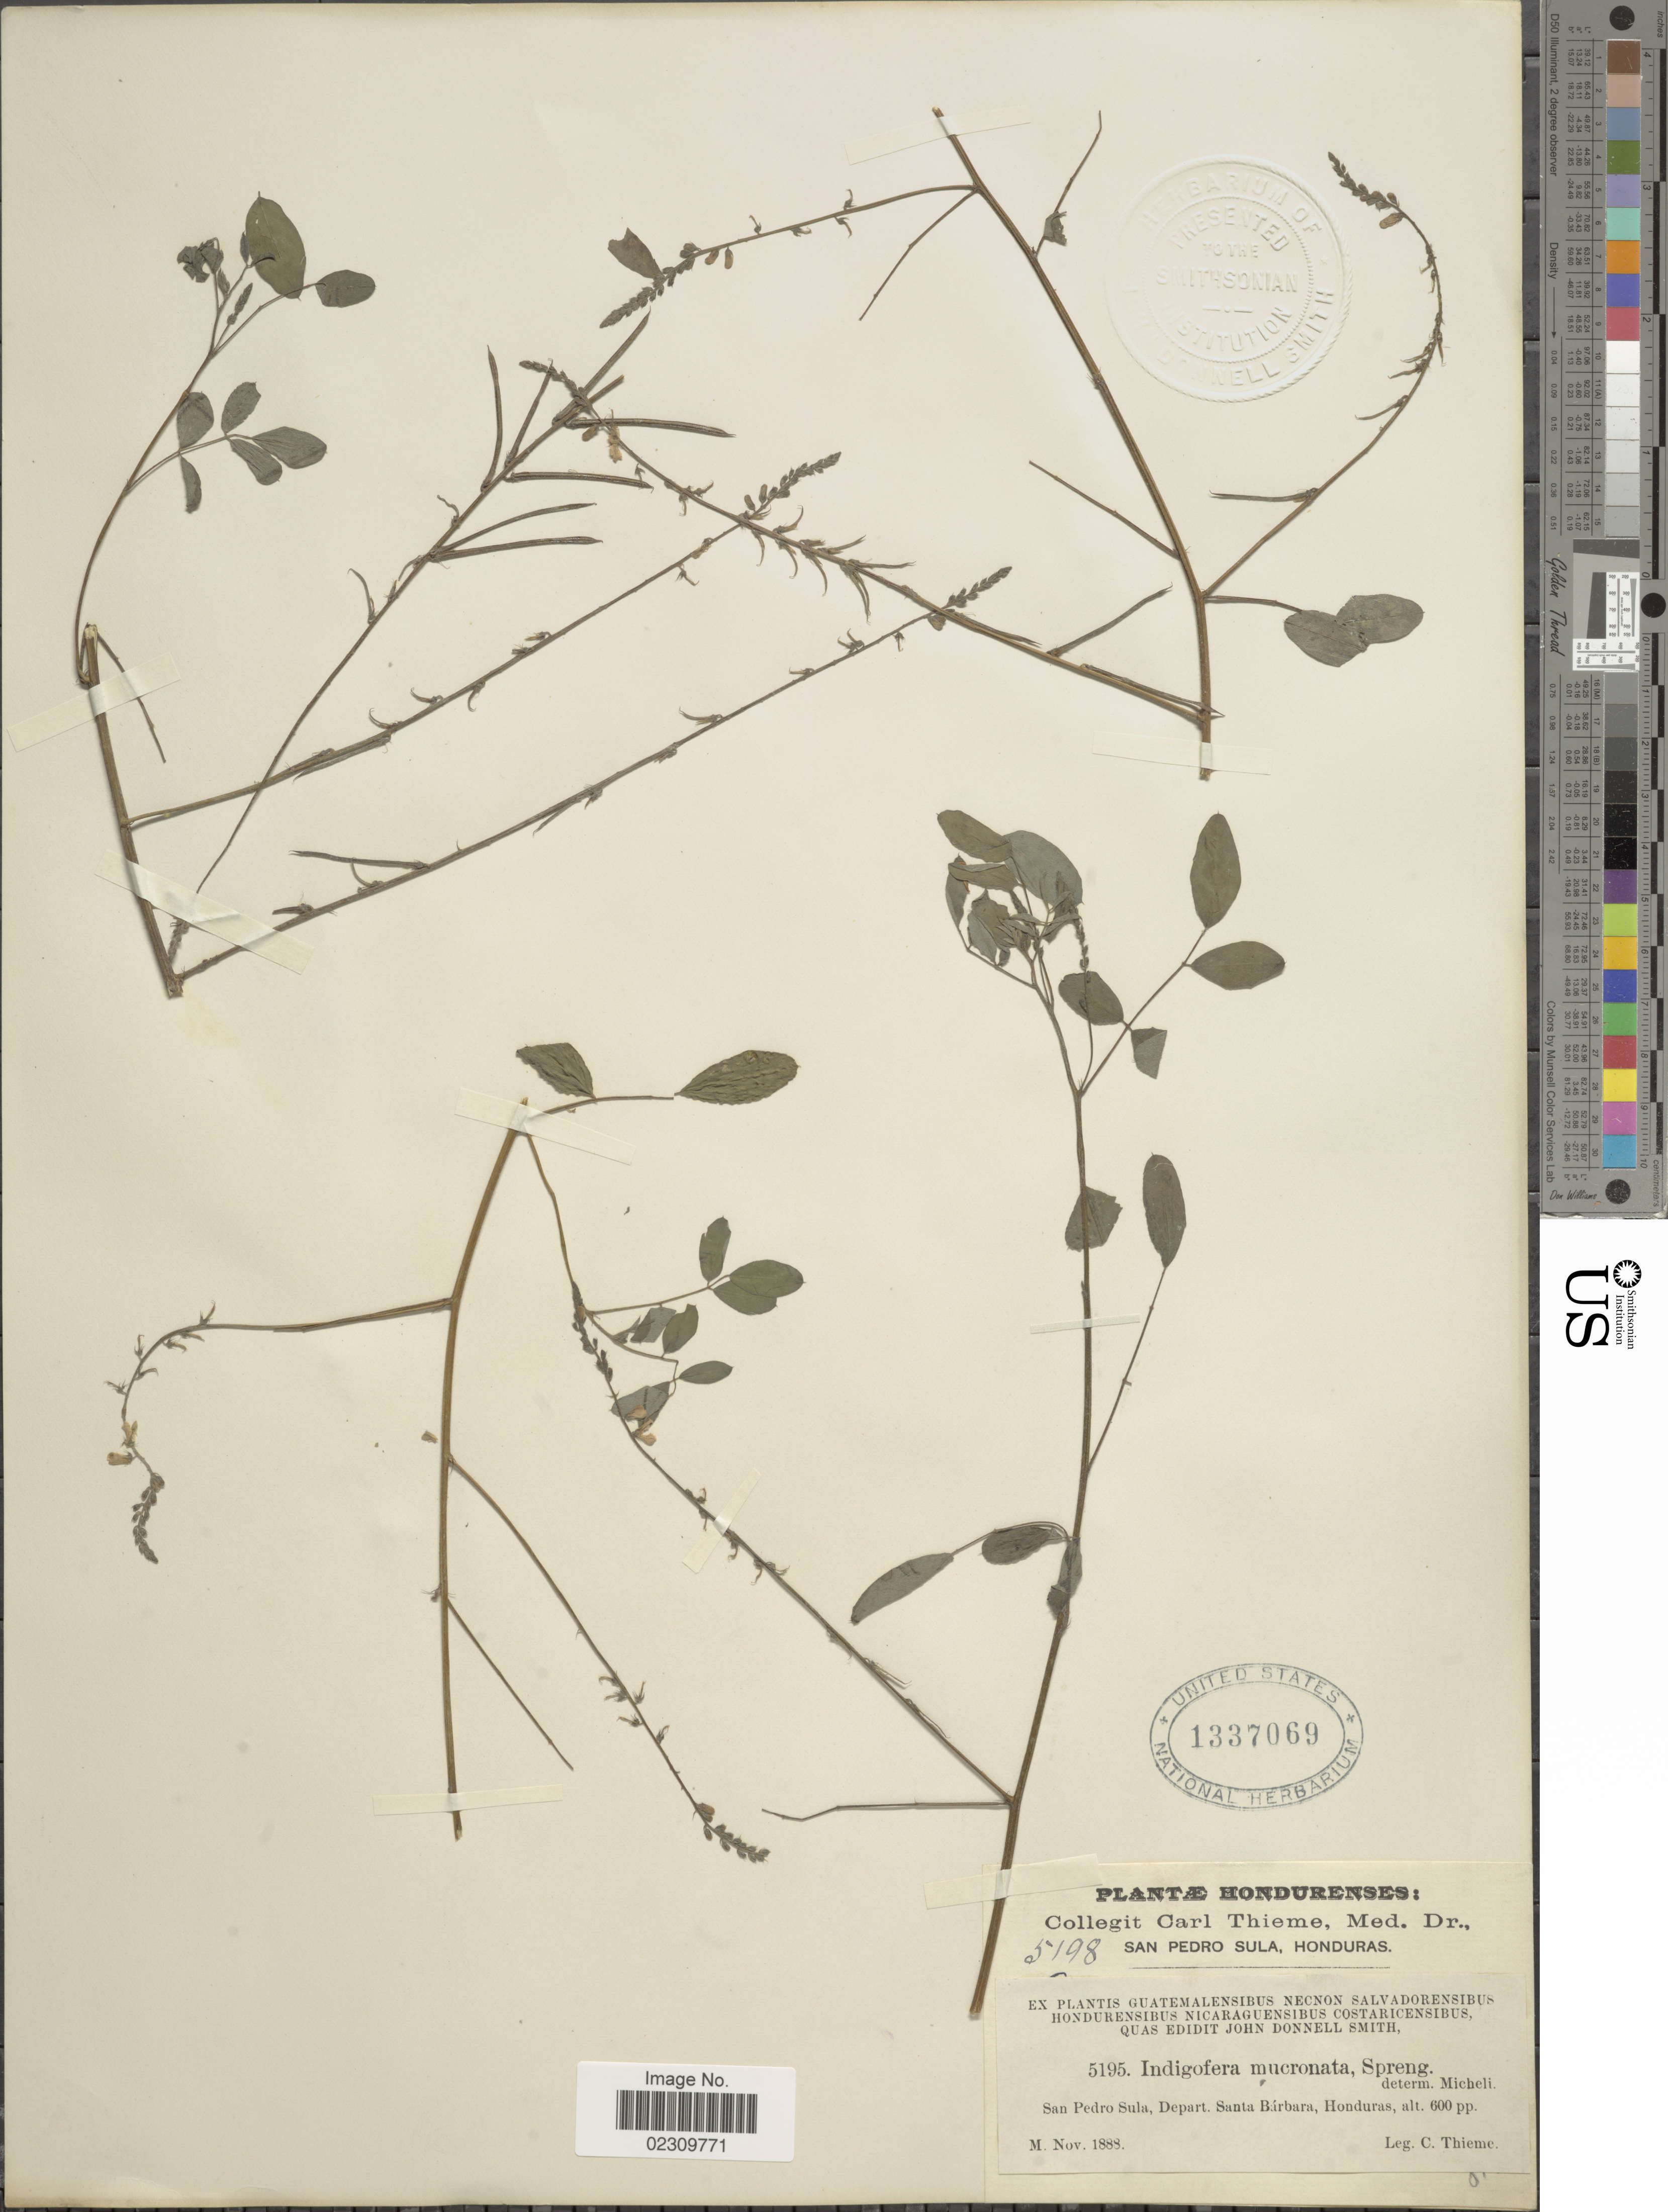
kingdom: Plantae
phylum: Tracheophyta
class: Magnoliopsida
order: Fabales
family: Fabaceae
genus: Indigofera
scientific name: Indigofera mucronata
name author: Lam.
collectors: C. Thieme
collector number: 5198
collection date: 1888-11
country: Honduras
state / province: Santa Bárbara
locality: San Pedro Sula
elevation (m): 183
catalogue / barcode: US 1337069